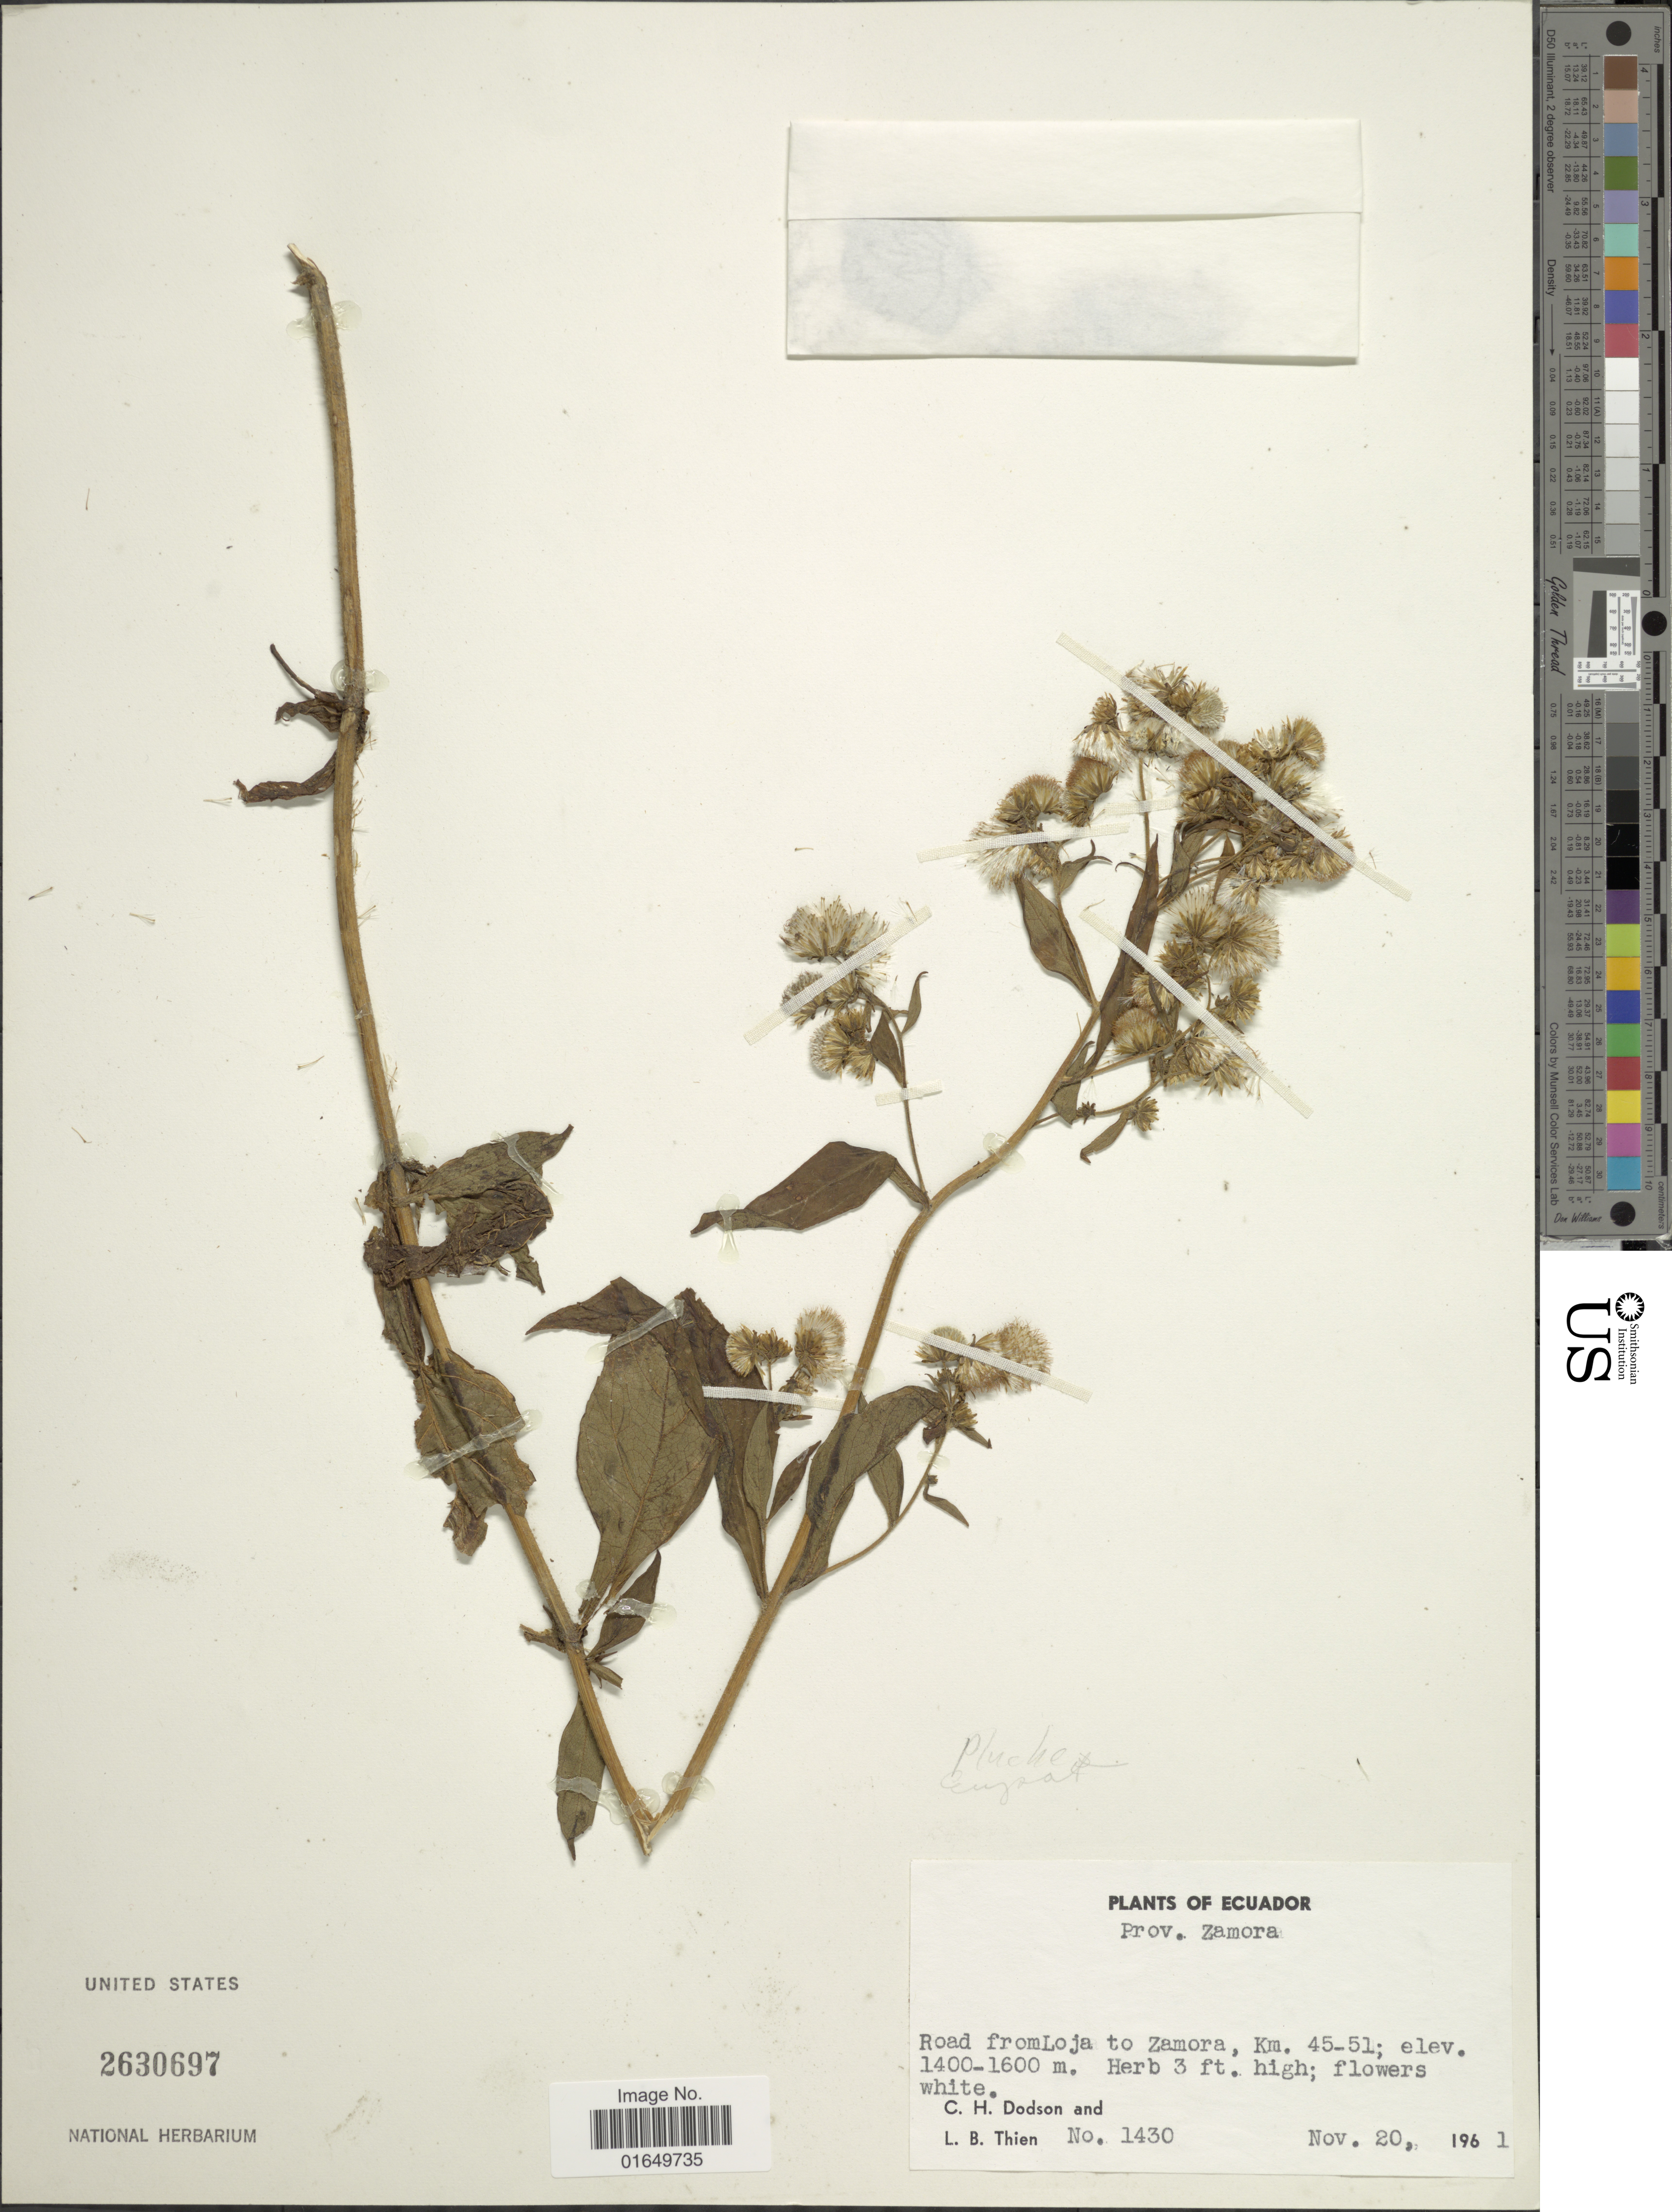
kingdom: Plantae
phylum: Tracheophyta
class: Magnoliopsida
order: Asterales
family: Asteraceae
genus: Polyanthina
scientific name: Polyanthina nemorosa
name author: (Klatt) R.M. King & H. Rob.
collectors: C. H. Dodson & L. Thien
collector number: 1430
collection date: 1961-11-20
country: Ecuador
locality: Prov. Zamora. Road from Loja to Zamora, Km. 45-51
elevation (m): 1400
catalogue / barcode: US 2630697